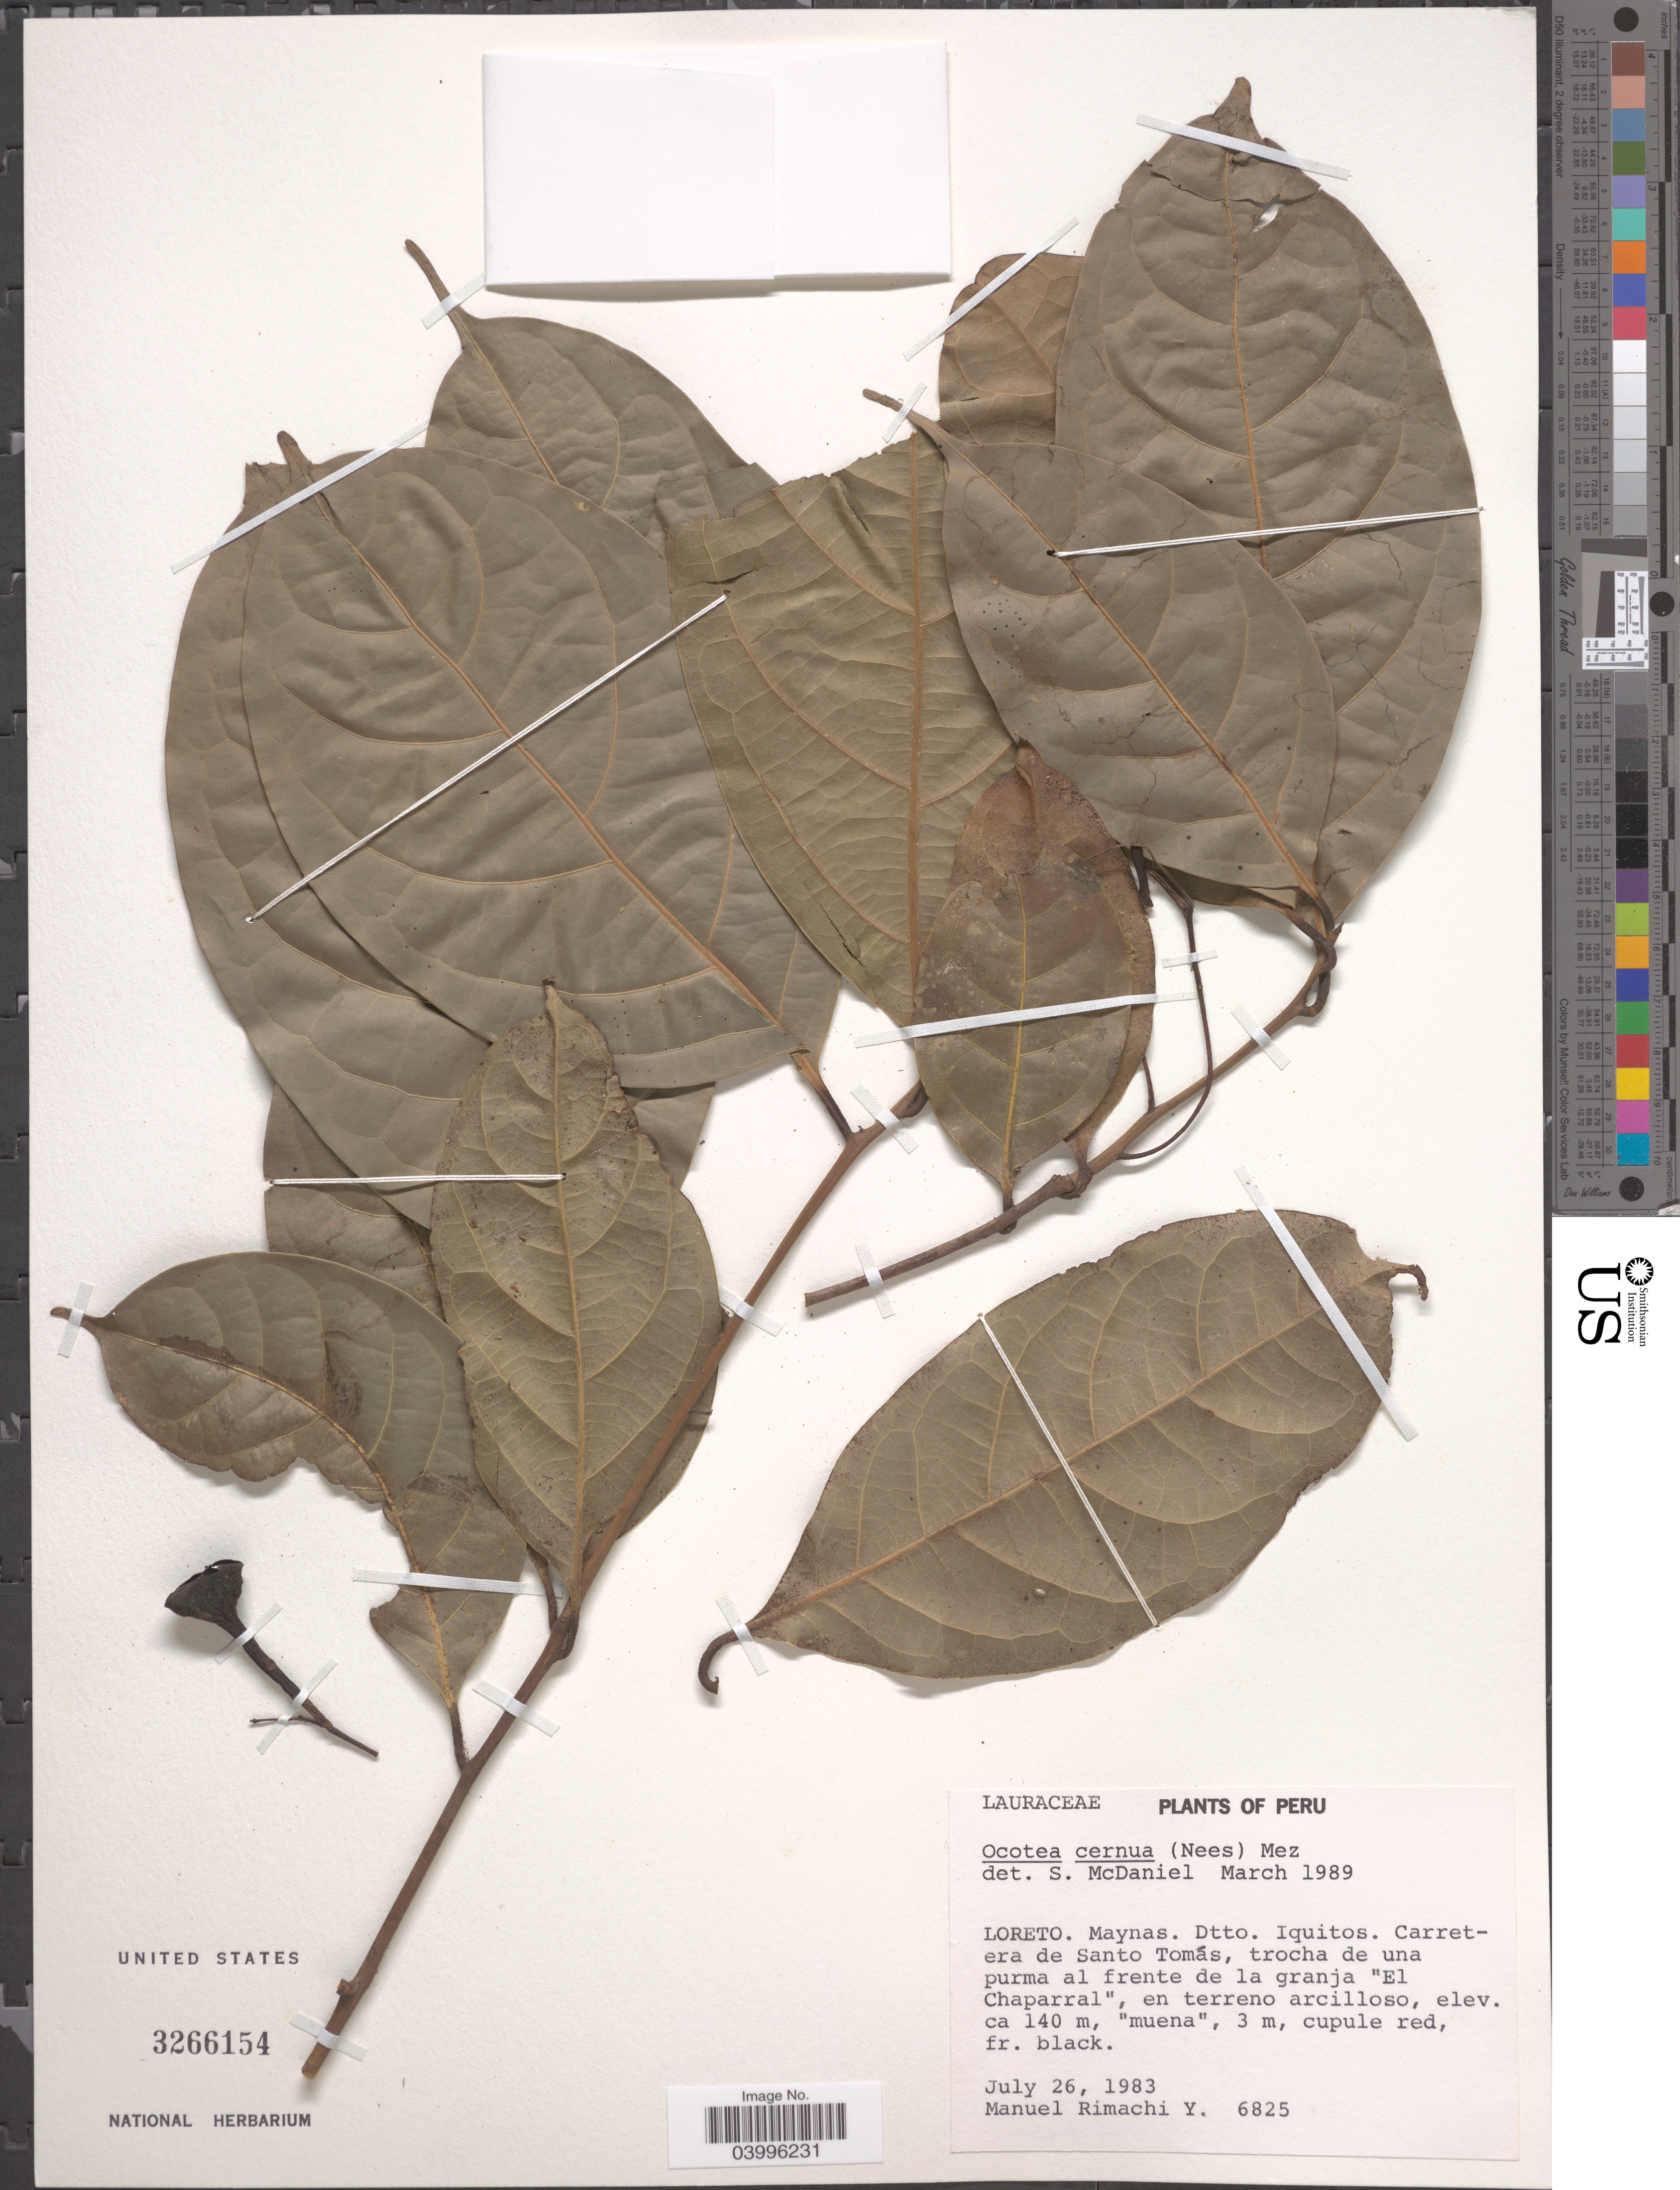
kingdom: Plantae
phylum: Tracheophyta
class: Magnoliopsida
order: Laurales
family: Lauraceae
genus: Ocotea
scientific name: Ocotea cernua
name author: (Nees) Mez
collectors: M. Rimachi Y.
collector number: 6825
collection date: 1983-07-26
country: Peru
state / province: Loreto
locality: Maynas. Dtto. Iquitos. Carretera de Santo Tomás, trocha de una purma al frente de la granja "El Chaparral".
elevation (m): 140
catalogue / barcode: US 3266154